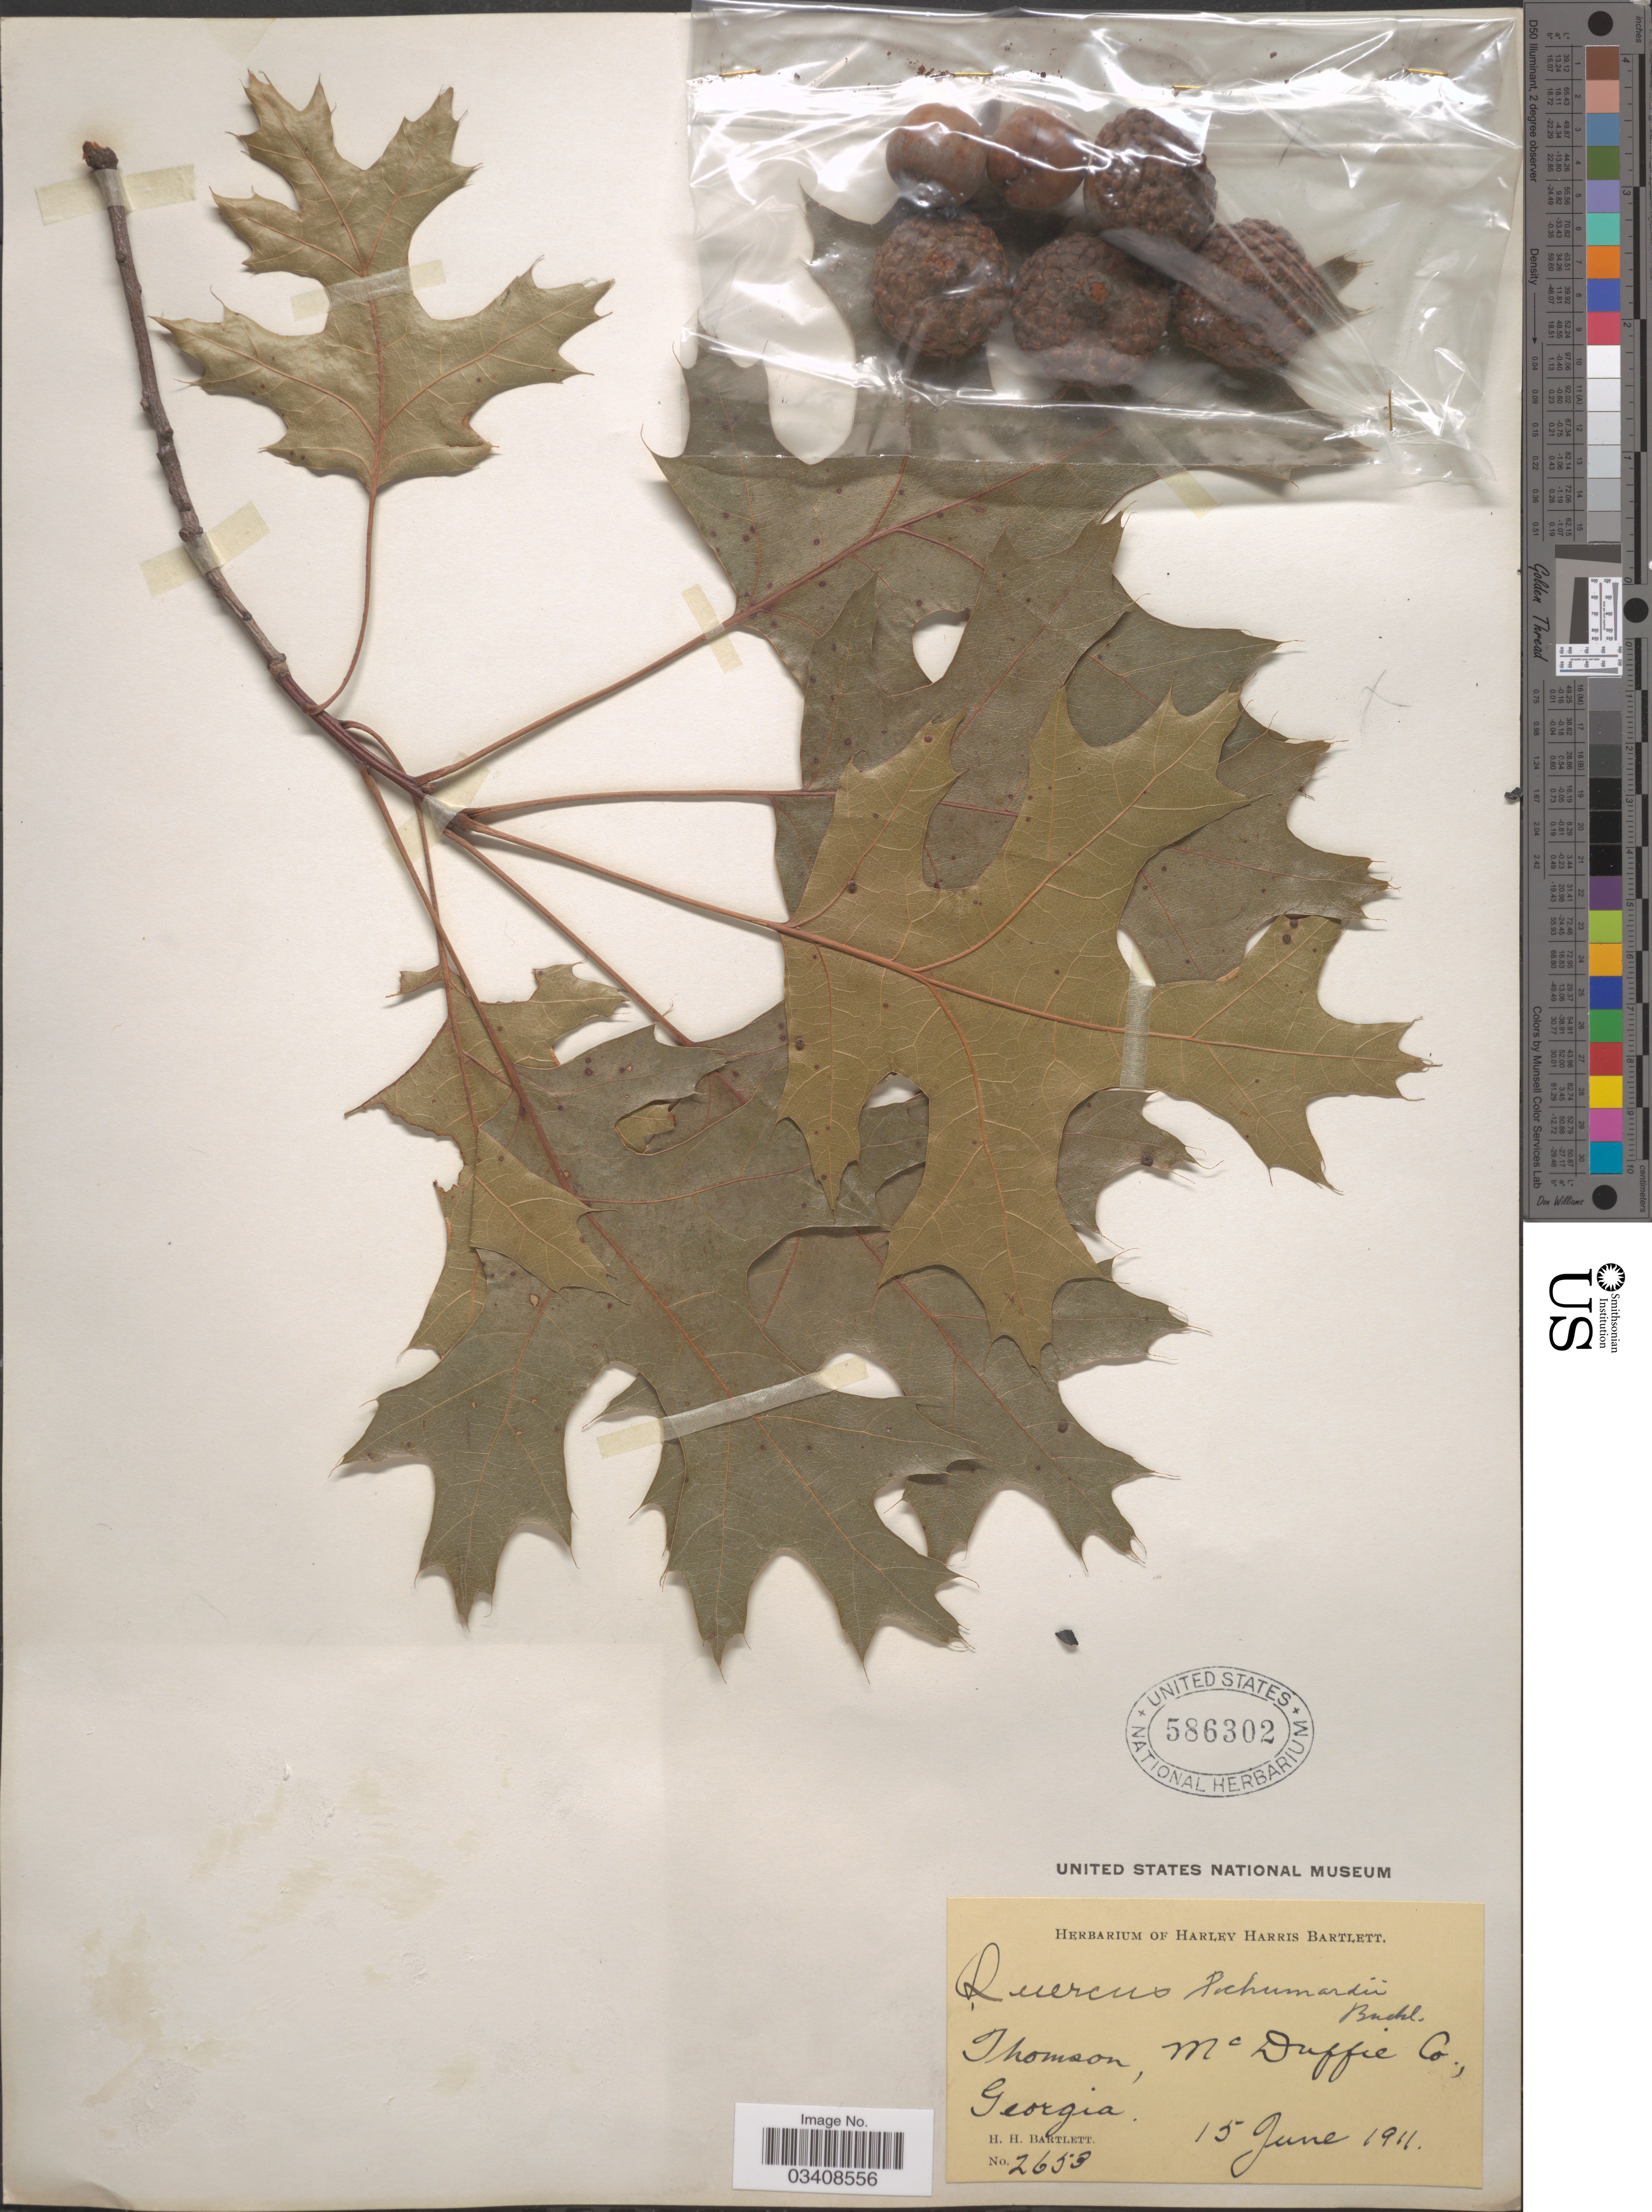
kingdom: Plantae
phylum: Tracheophyta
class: Magnoliopsida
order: Fagales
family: Fagaceae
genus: Quercus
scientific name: Quercus shumardii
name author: Buckley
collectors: H. H. Bartlett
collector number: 2653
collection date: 1911-06-15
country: United States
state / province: Georgia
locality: Thomson, McDuffie Co.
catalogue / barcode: US 586302